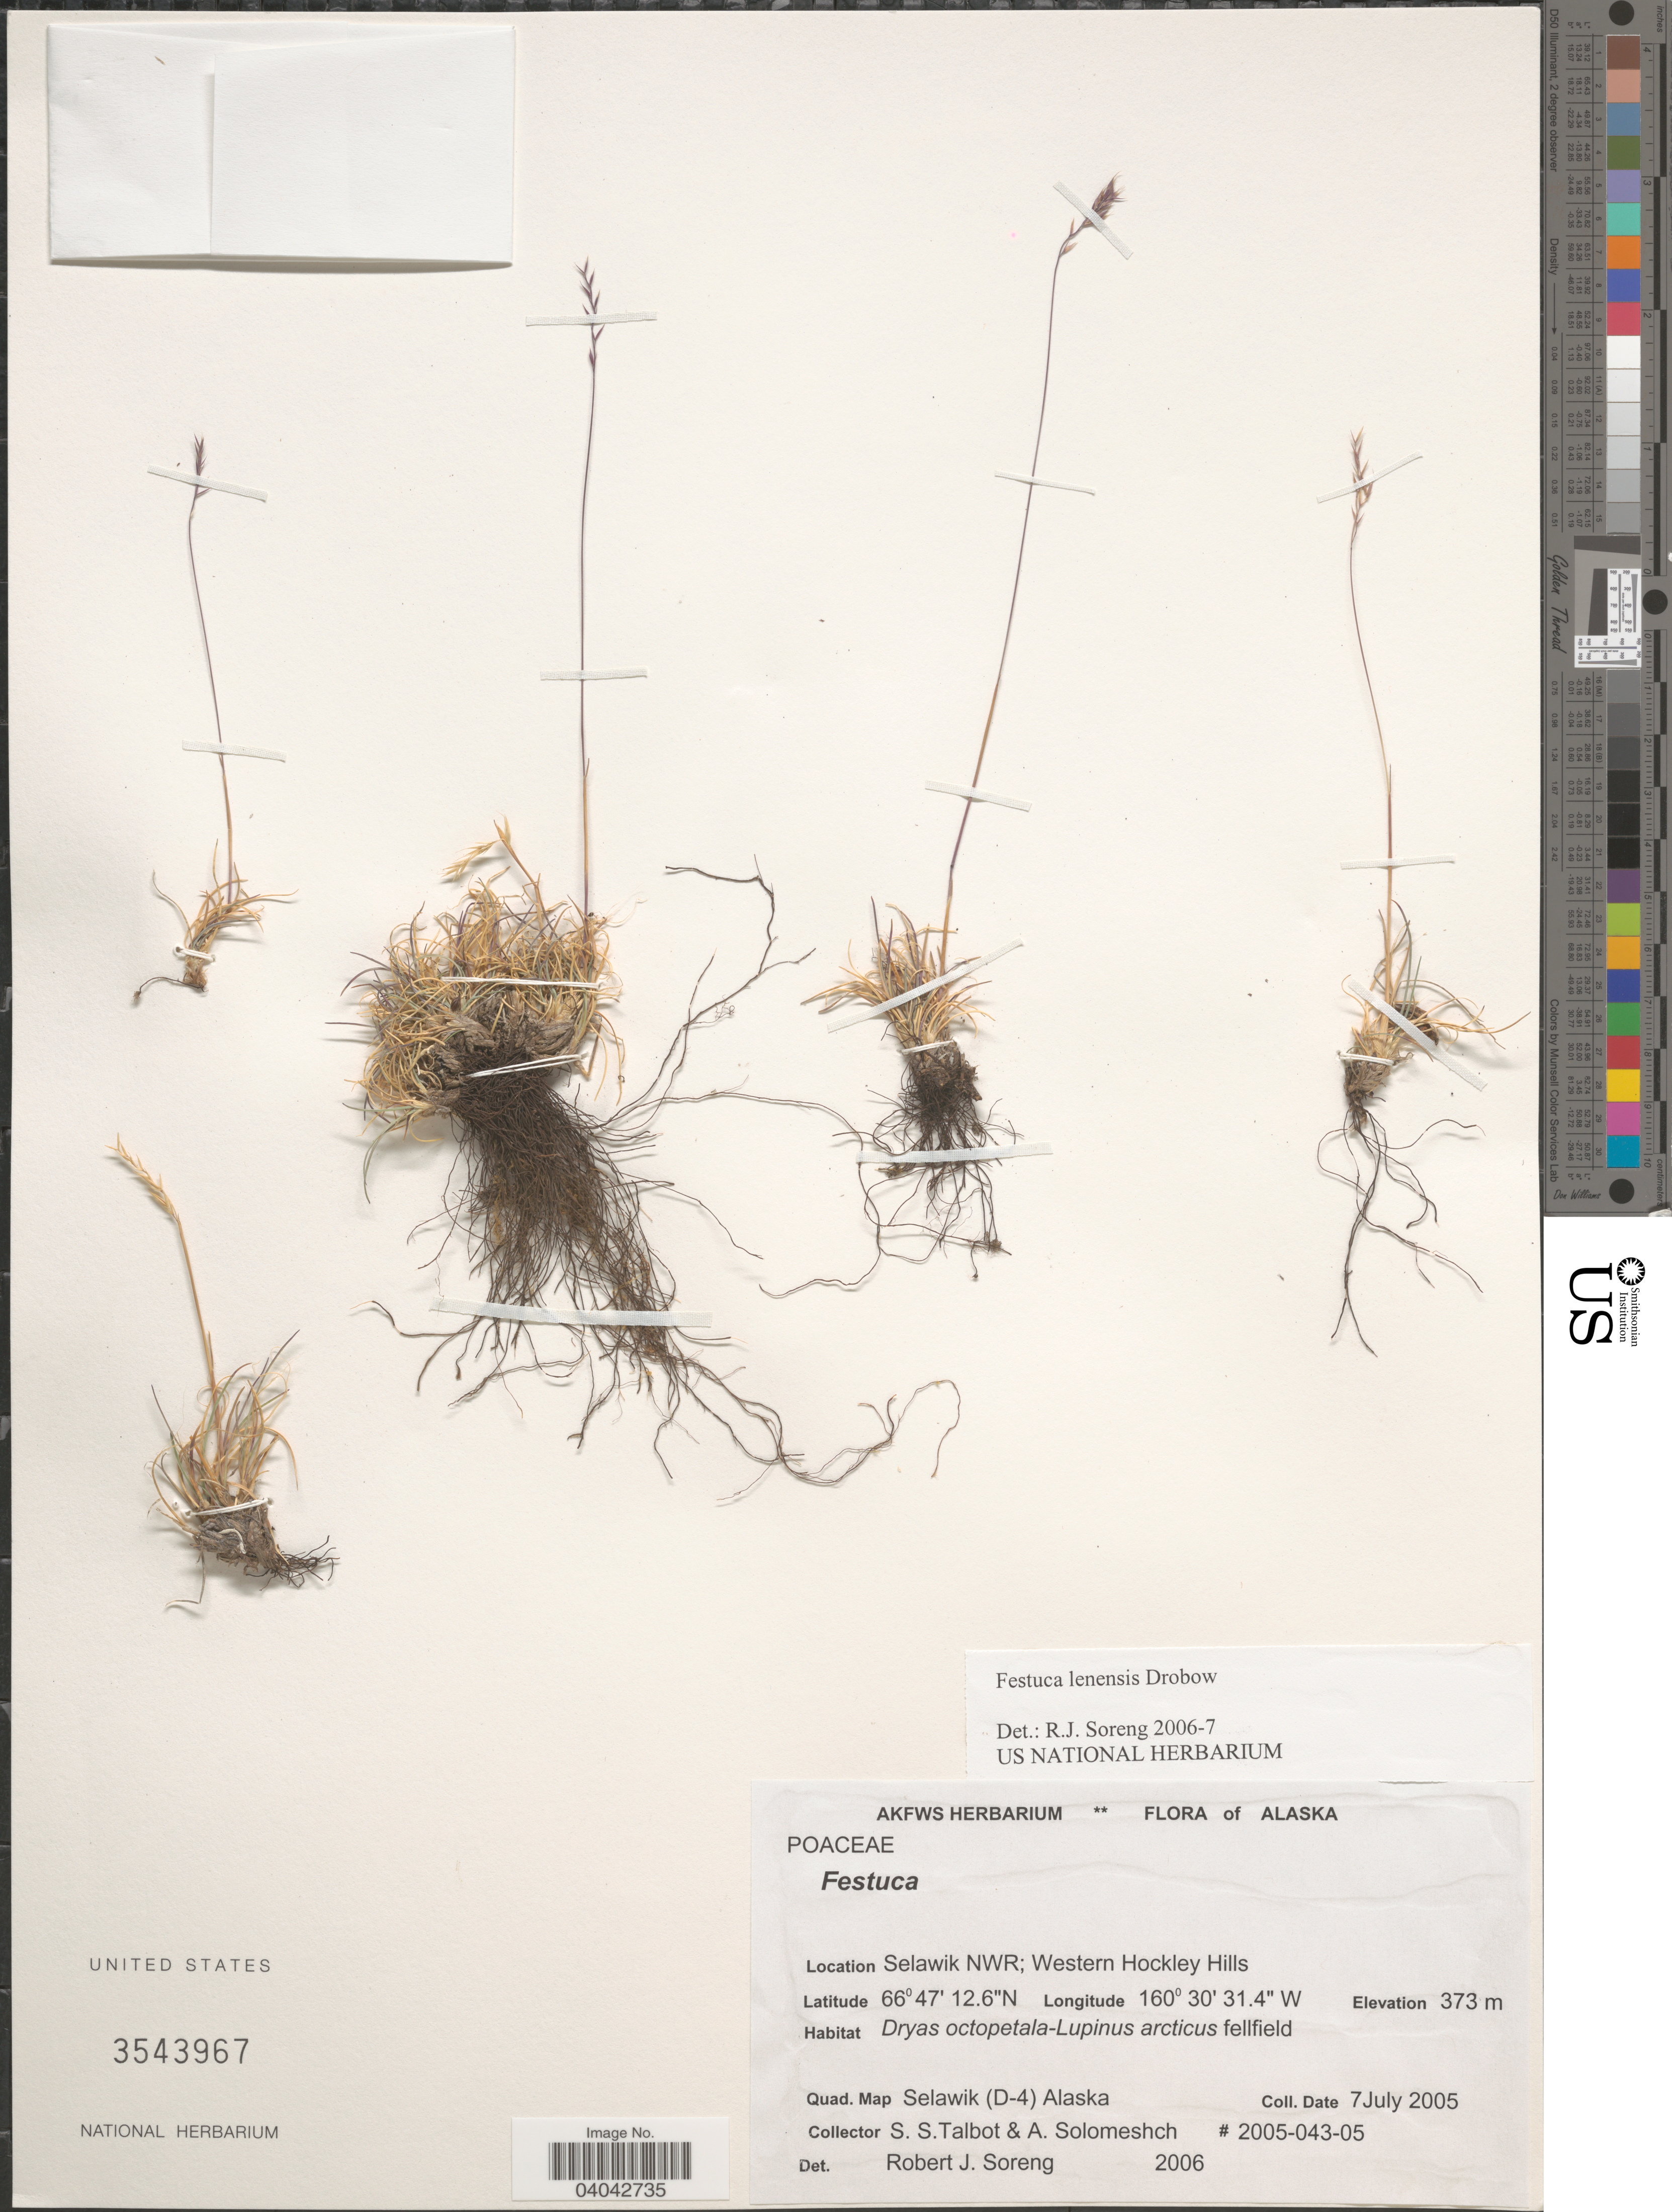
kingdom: Plantae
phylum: Tracheophyta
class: Liliopsida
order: Poales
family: Poaceae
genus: Festuca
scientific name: Festuca lenensis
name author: Drobow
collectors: S. S. Talbot & A. Solomeshch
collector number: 2005-043-05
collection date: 2005-07-07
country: United States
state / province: Alaska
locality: Selawik NWR; Western Hockley Hills. Quad. Map Selawik (D-4).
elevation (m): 373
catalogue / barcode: US 3543967